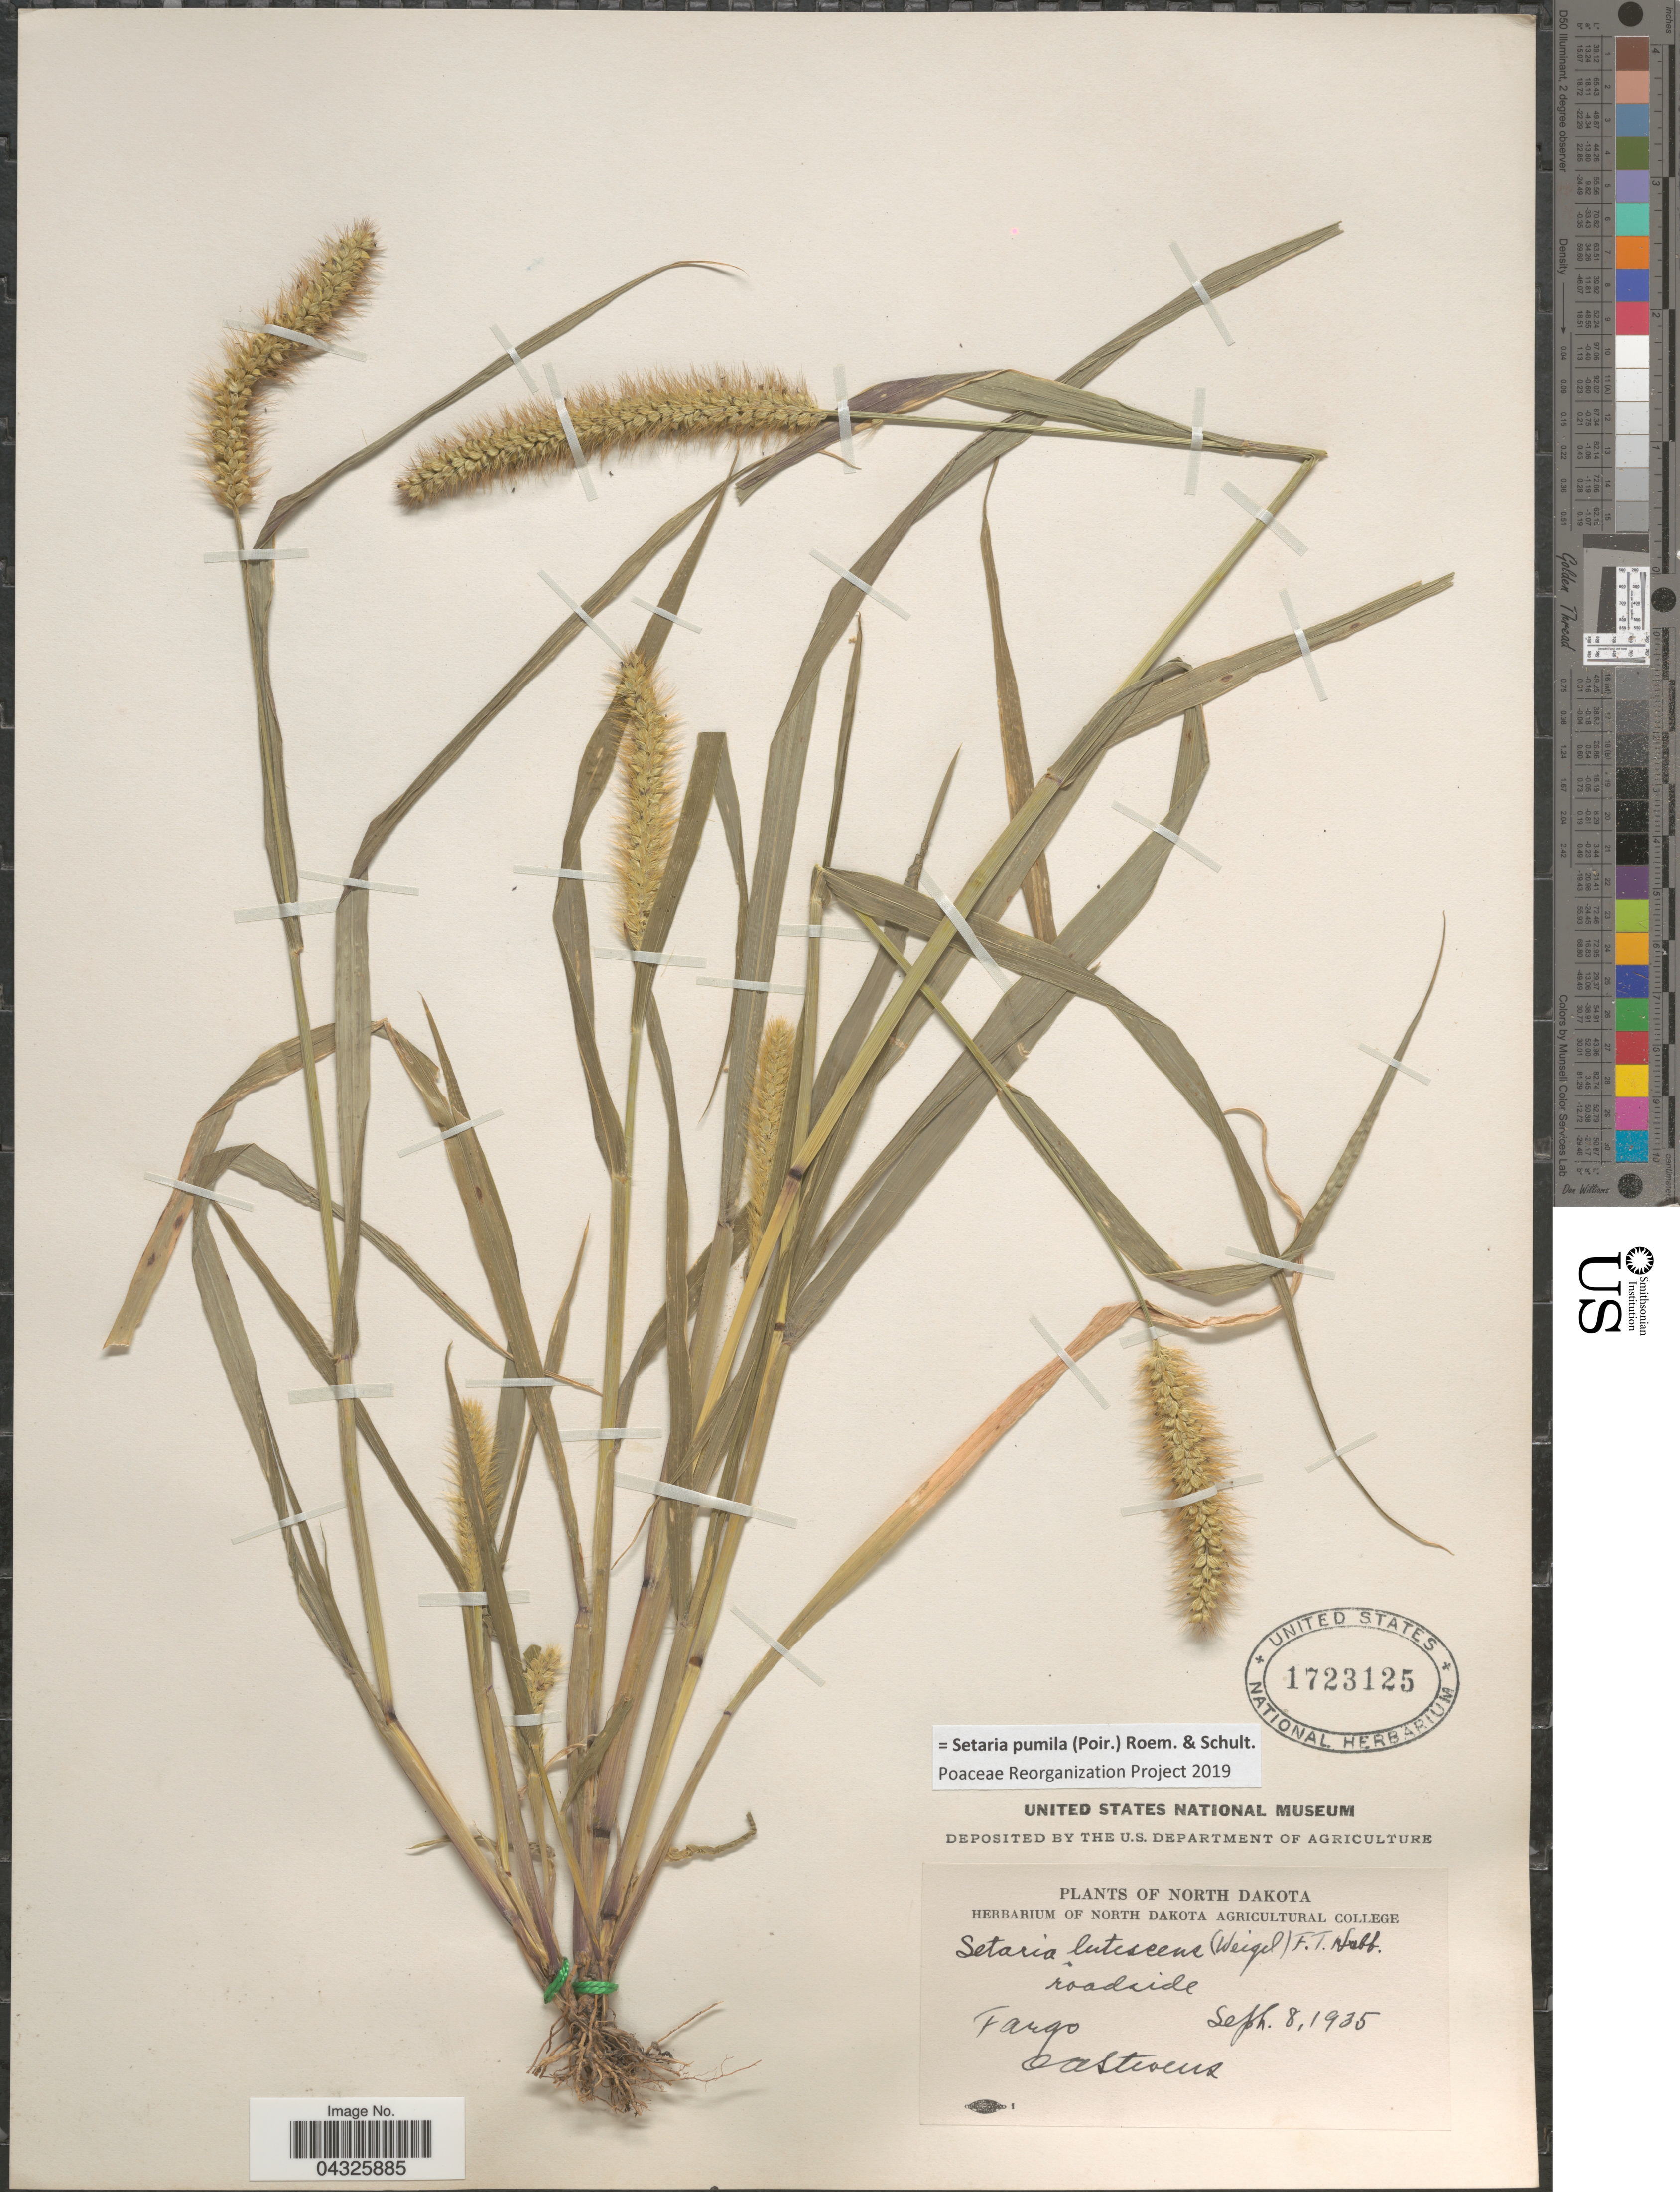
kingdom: Plantae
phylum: Tracheophyta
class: Liliopsida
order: Poales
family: Poaceae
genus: Setaria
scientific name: Setaria pumila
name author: (Poir.) Roem. & Schult.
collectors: O. A. Stevens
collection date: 1935-09-08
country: United States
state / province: North Dakota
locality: Fargo.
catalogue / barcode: US 1723125